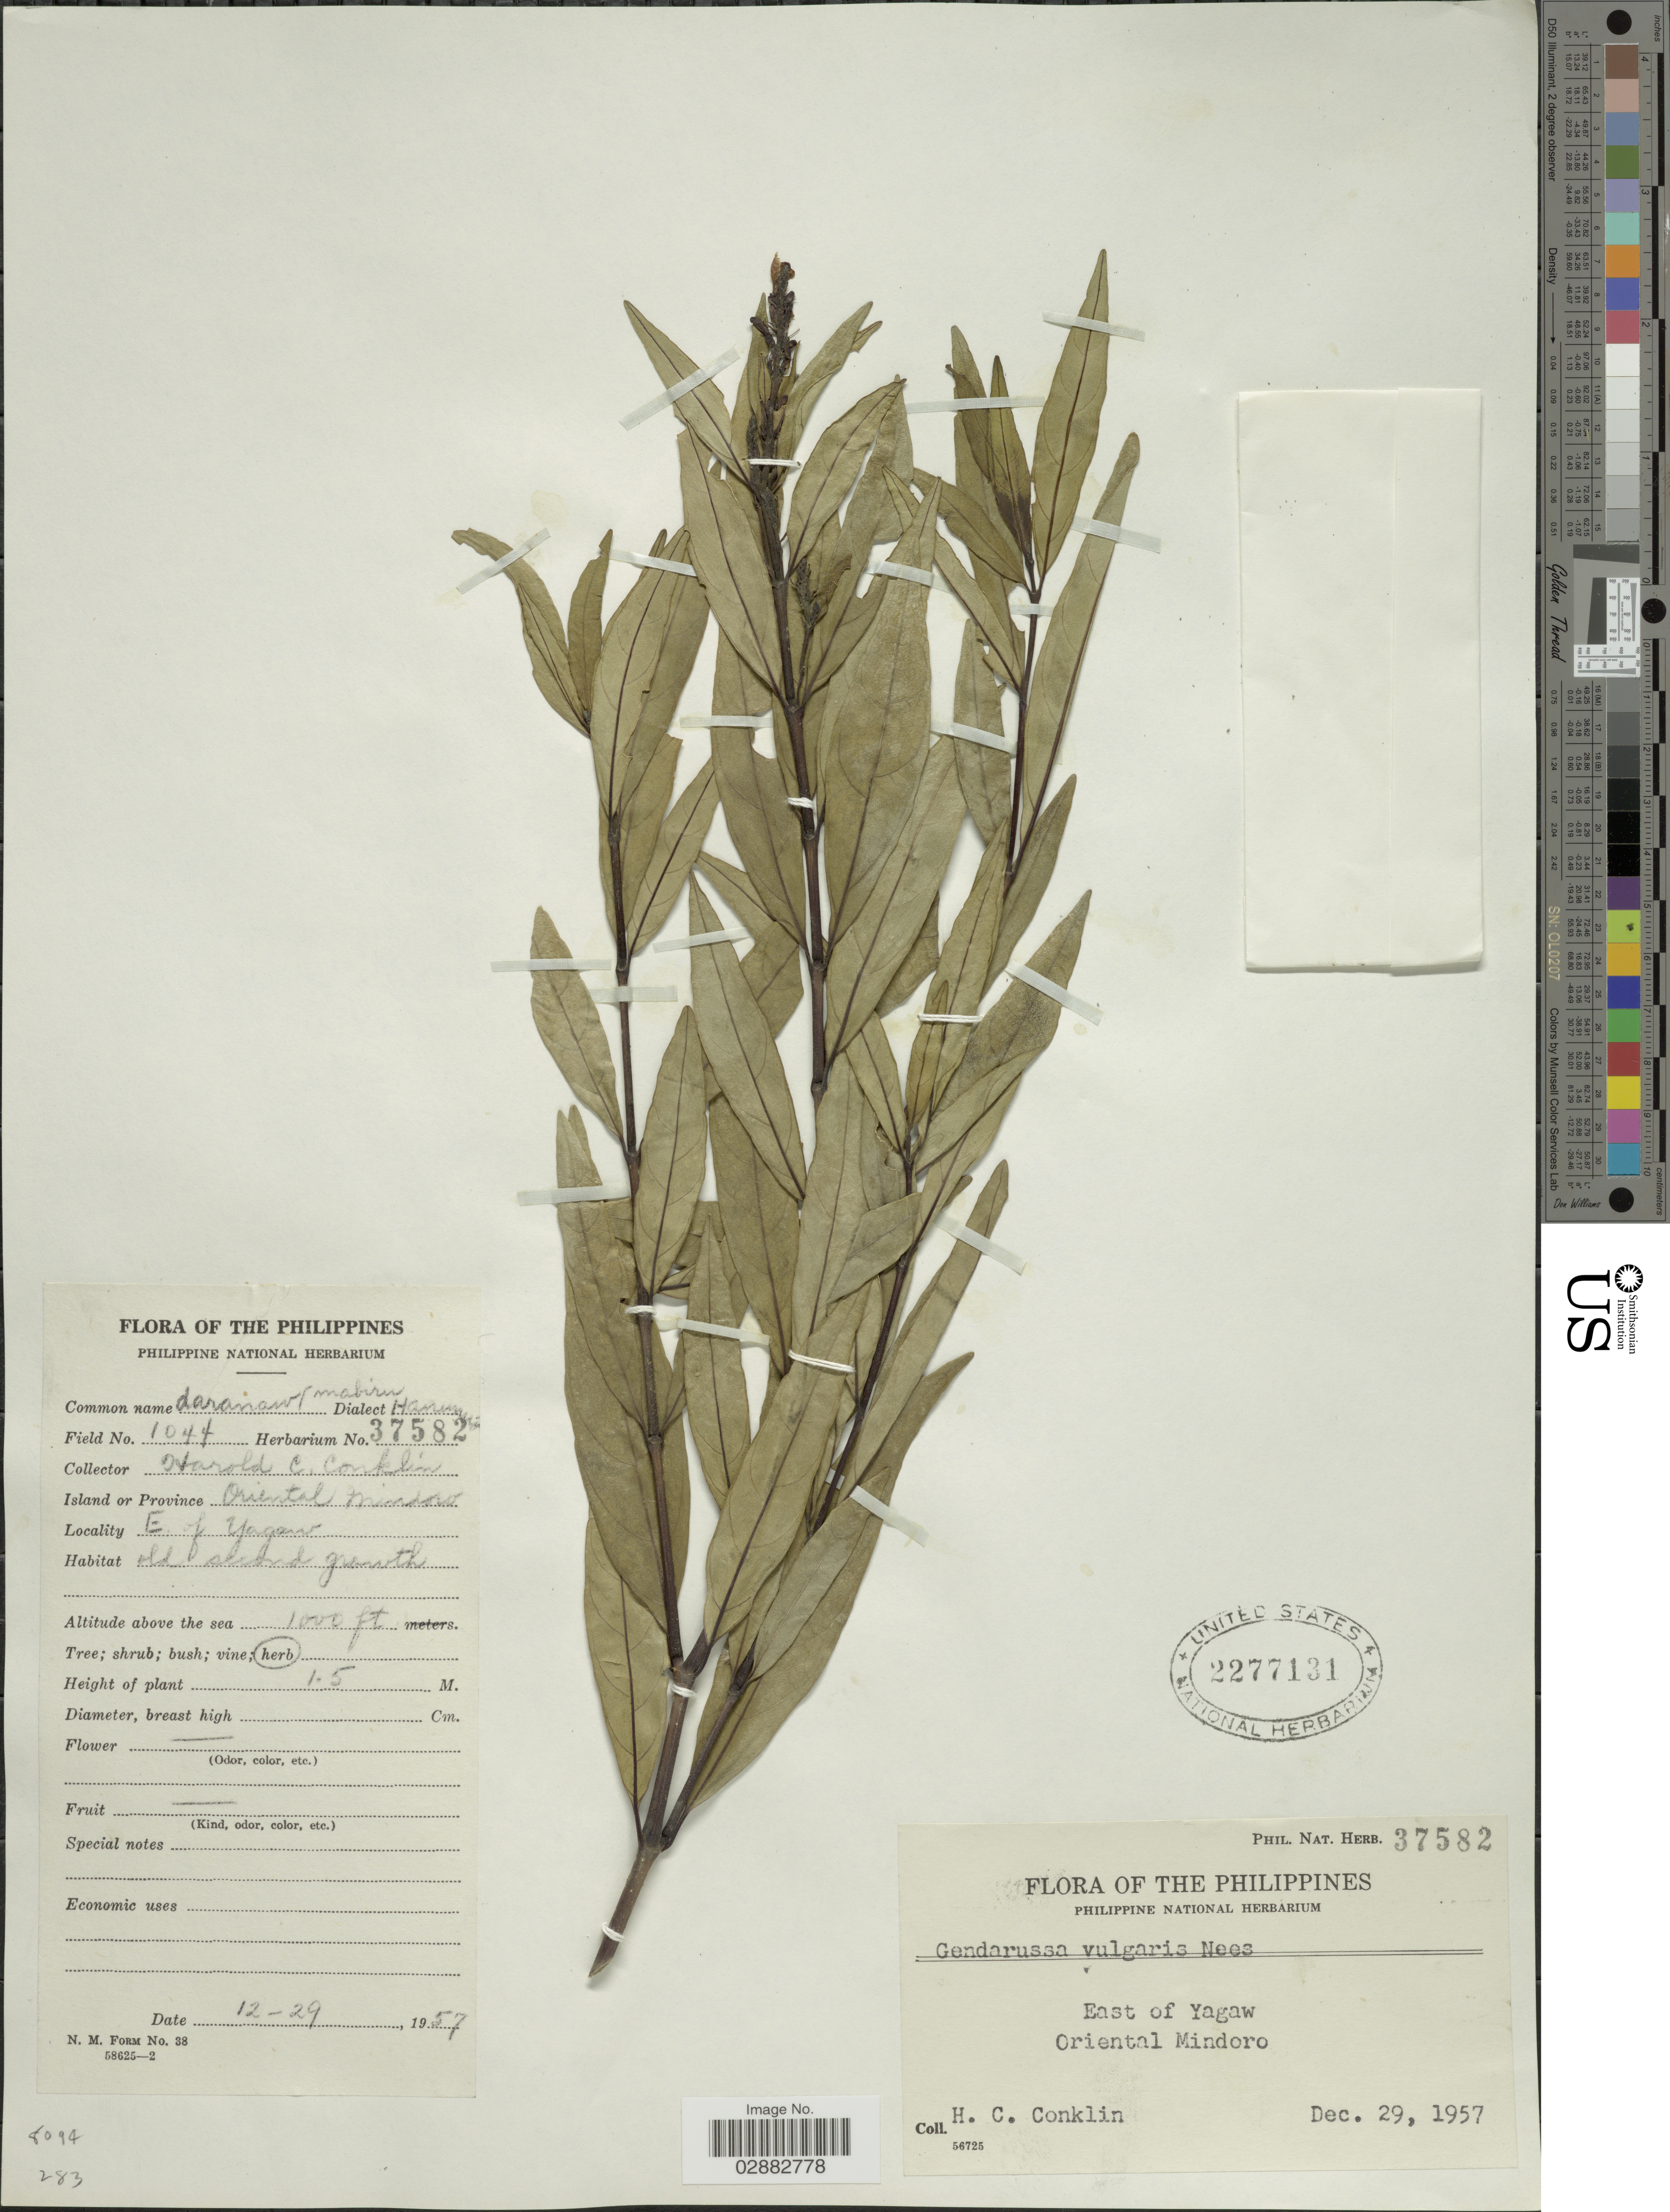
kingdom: Plantae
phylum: Tracheophyta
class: Magnoliopsida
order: Lamiales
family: Acanthaceae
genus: Justicia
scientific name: Justicia gendarussa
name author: Burm. f.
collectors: H. Conklin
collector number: Phil. Nat. Herb. 37582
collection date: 1957-12-29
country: Philippines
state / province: Mimaropa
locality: East of Yagaw, Oriental Mindoro.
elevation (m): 305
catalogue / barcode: US 2277131